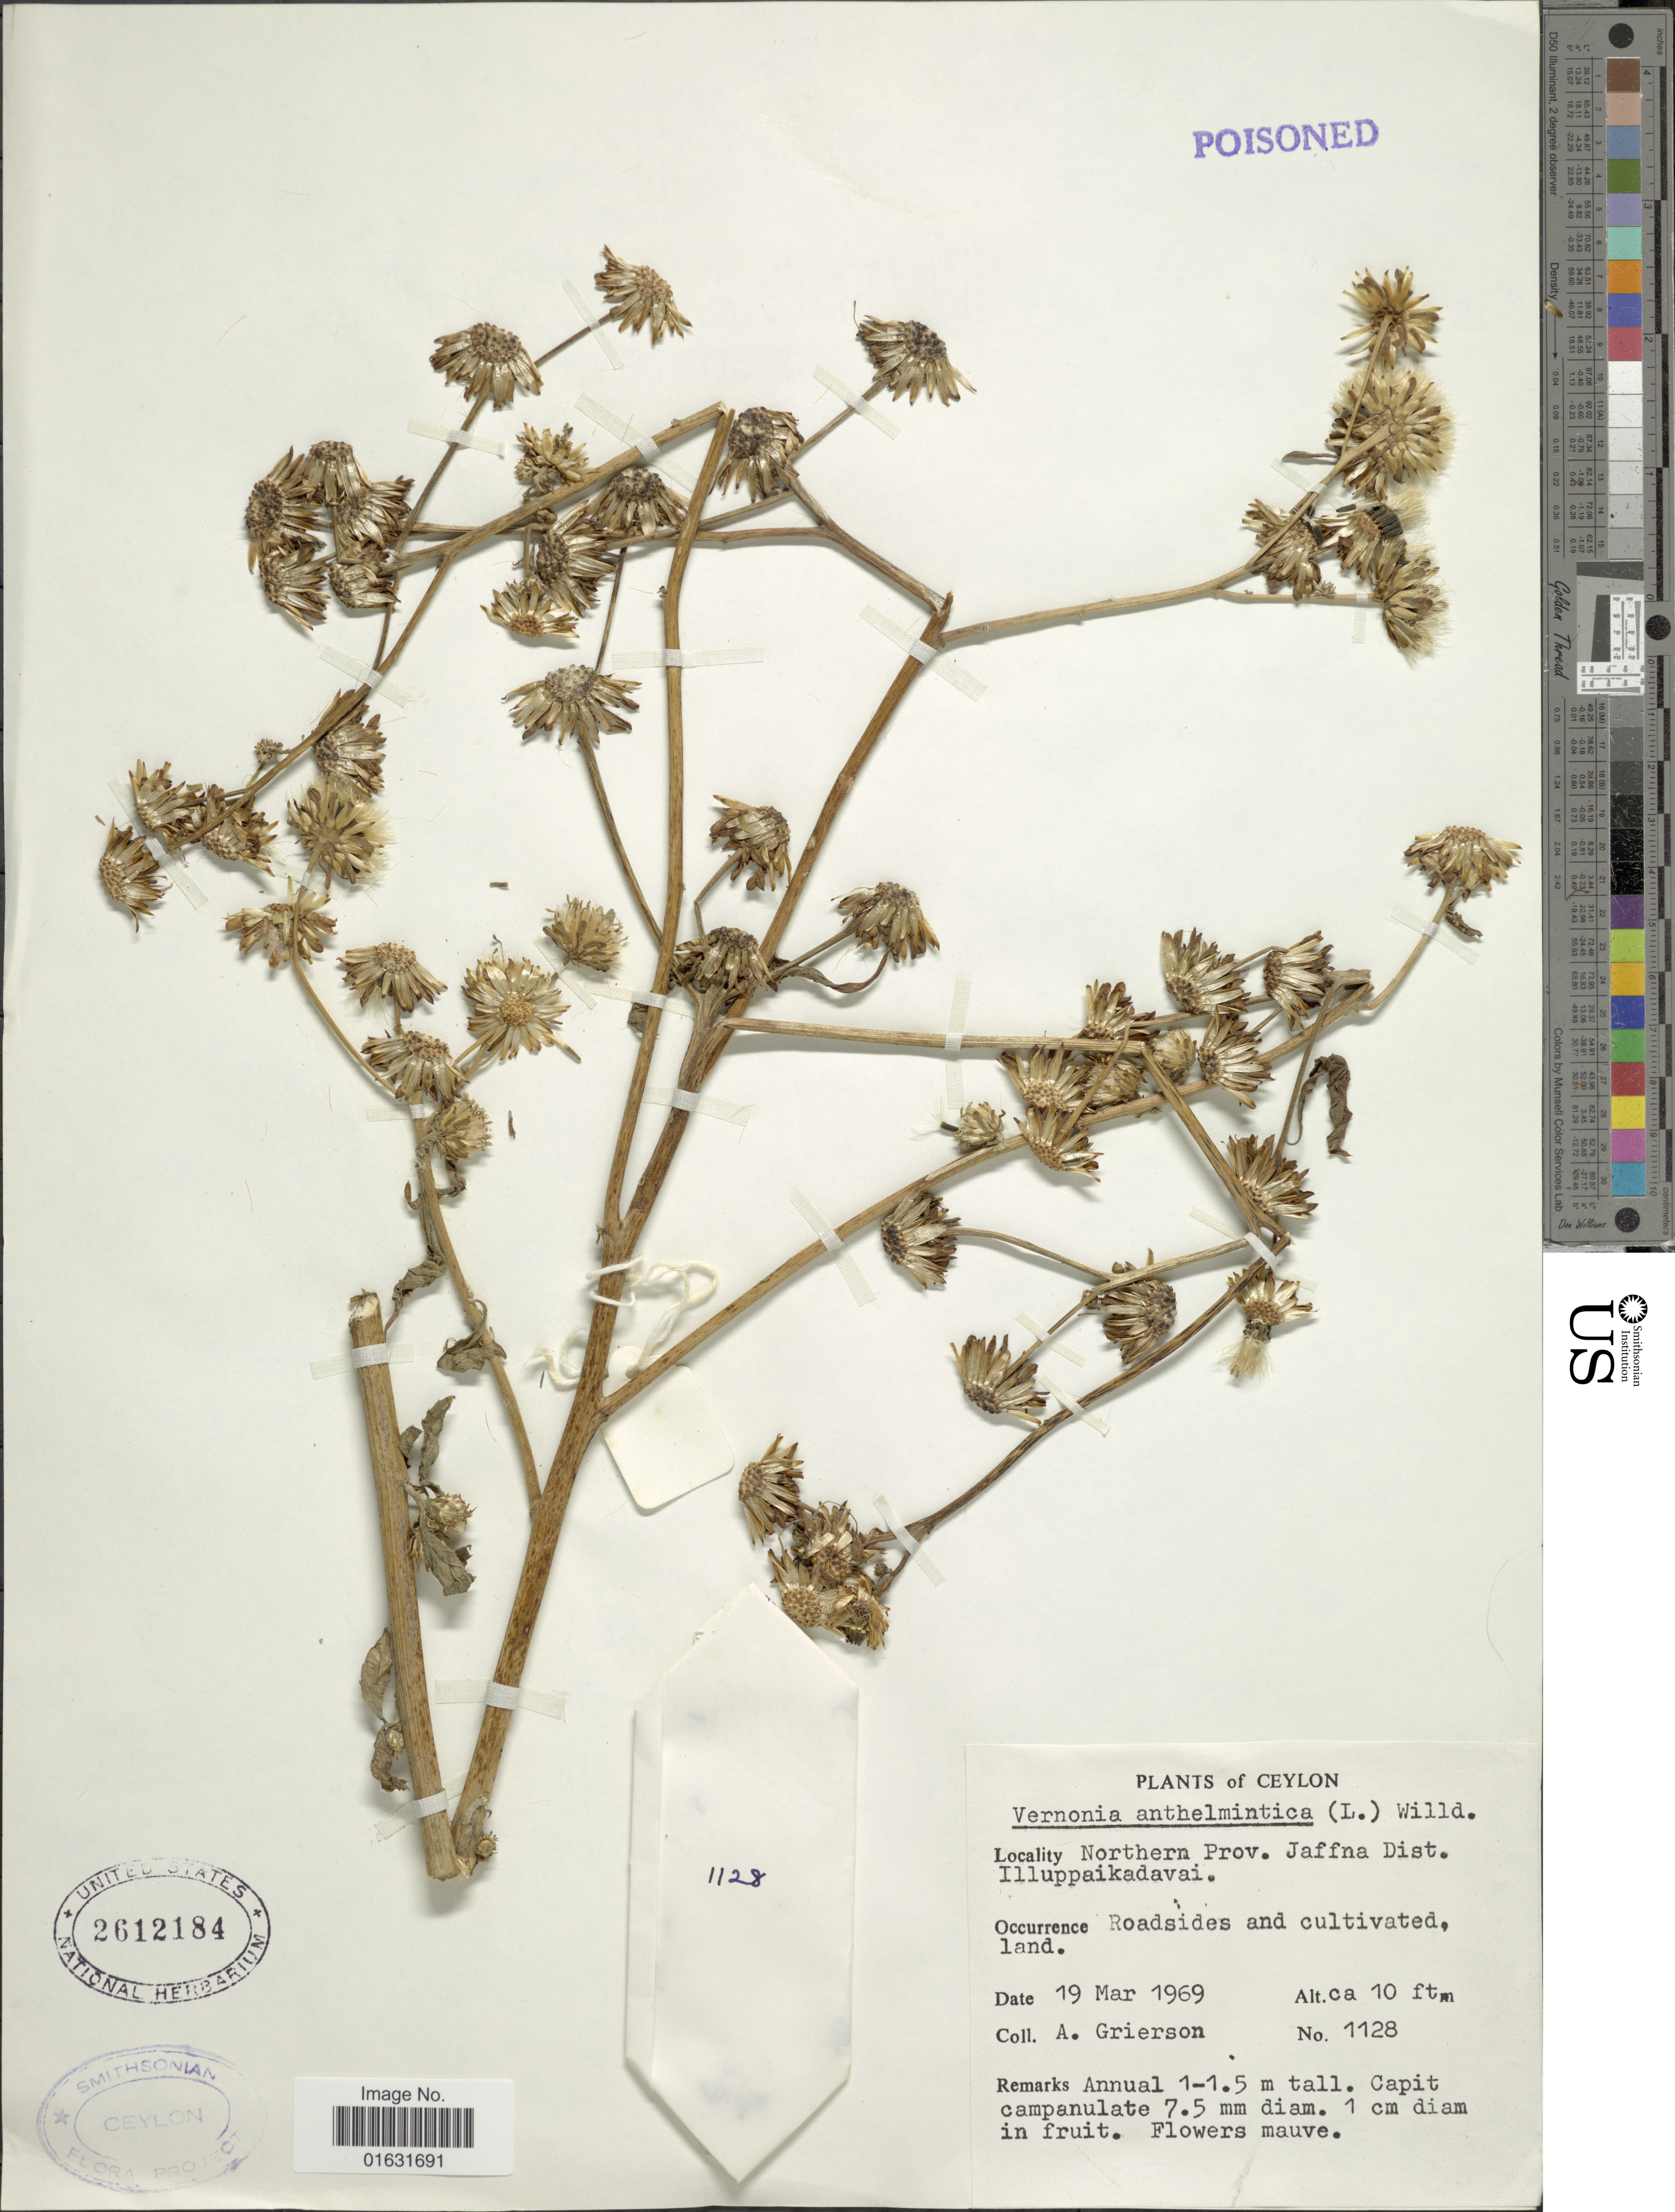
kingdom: Plantae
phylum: Tracheophyta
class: Magnoliopsida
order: Asterales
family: Asteraceae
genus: Baccharoides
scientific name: Baccharoides anthelmintica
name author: (L.) Moench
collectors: A. Grierson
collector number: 1128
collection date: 1969-03-19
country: Sri Lanka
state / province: Northern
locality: Ceylon, Northern Prov. Jaffna Dist. Illuppaikadavai, Roadsie and cultivated land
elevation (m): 3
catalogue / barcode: US 2612184